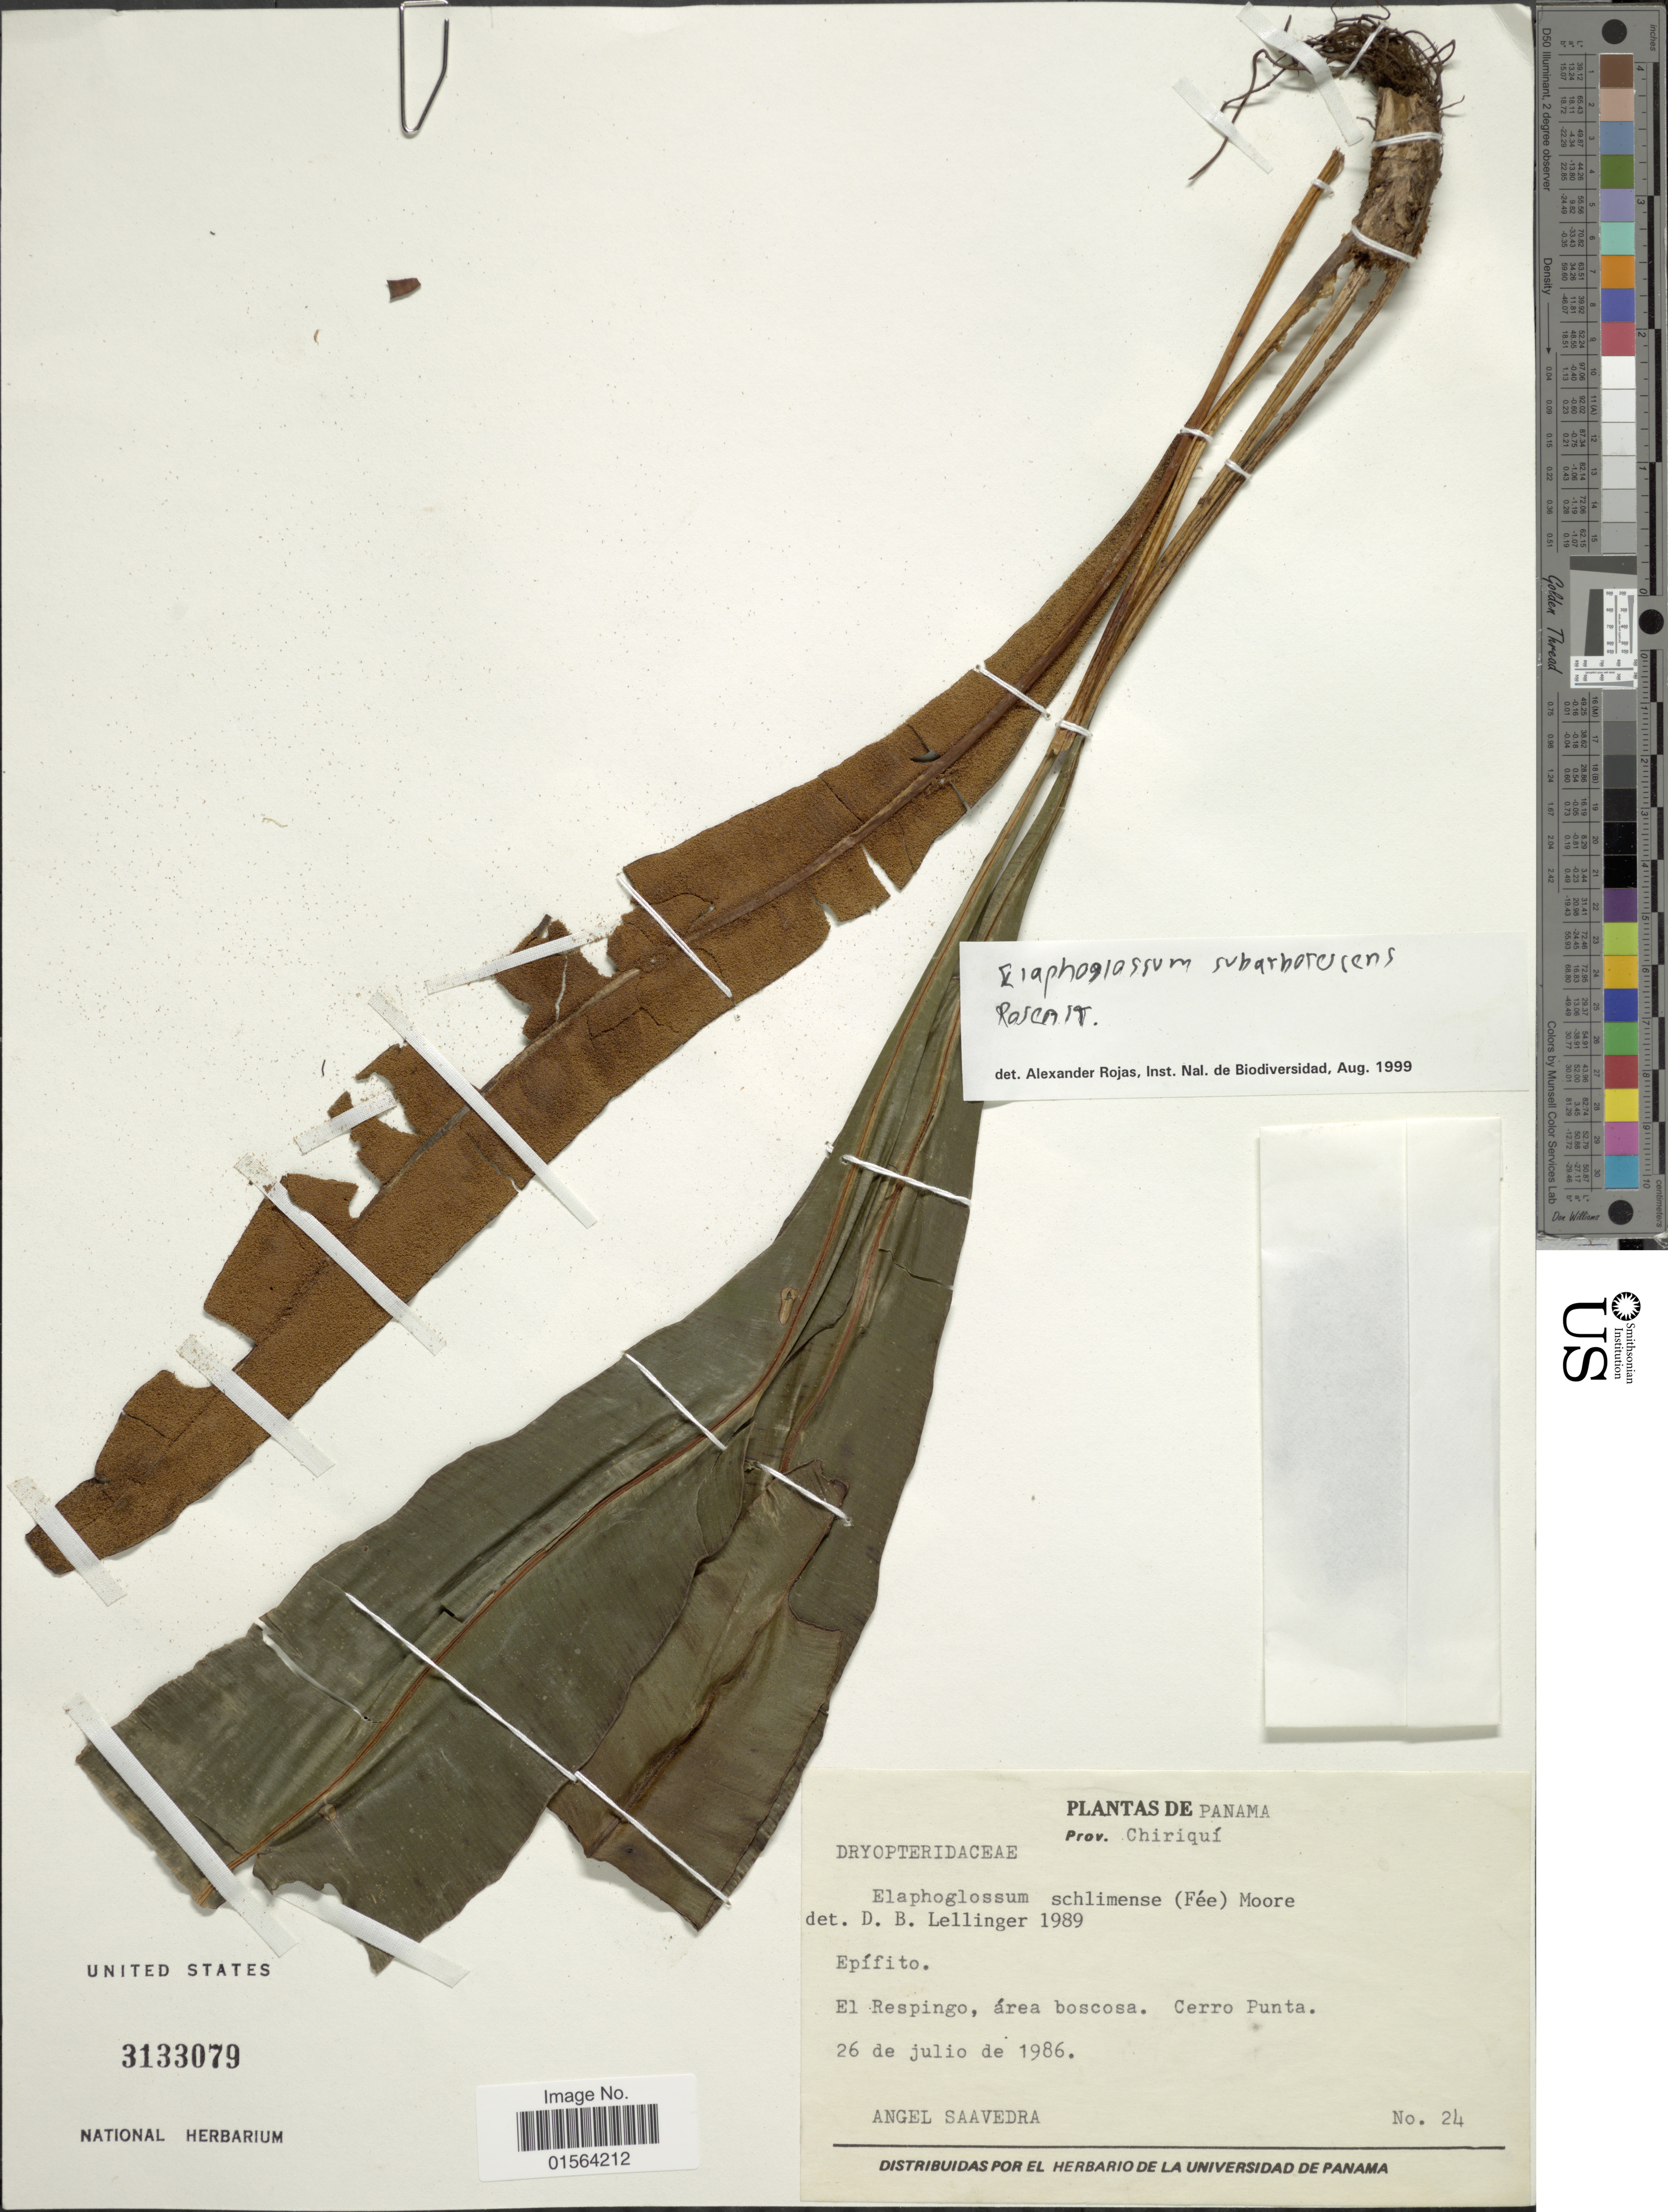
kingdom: Plantae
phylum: Tracheophyta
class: Polypodiopsida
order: Polypodiales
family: Dryopteridaceae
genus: Elaphoglossum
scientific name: Elaphoglossum latifolium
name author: (Sw.) J. Sm.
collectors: A. Saavedra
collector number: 24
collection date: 1986-07-26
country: Panama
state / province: Chiriqui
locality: Prov. Chiriqui, El Respingo, Cerro Punta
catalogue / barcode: US 3133079